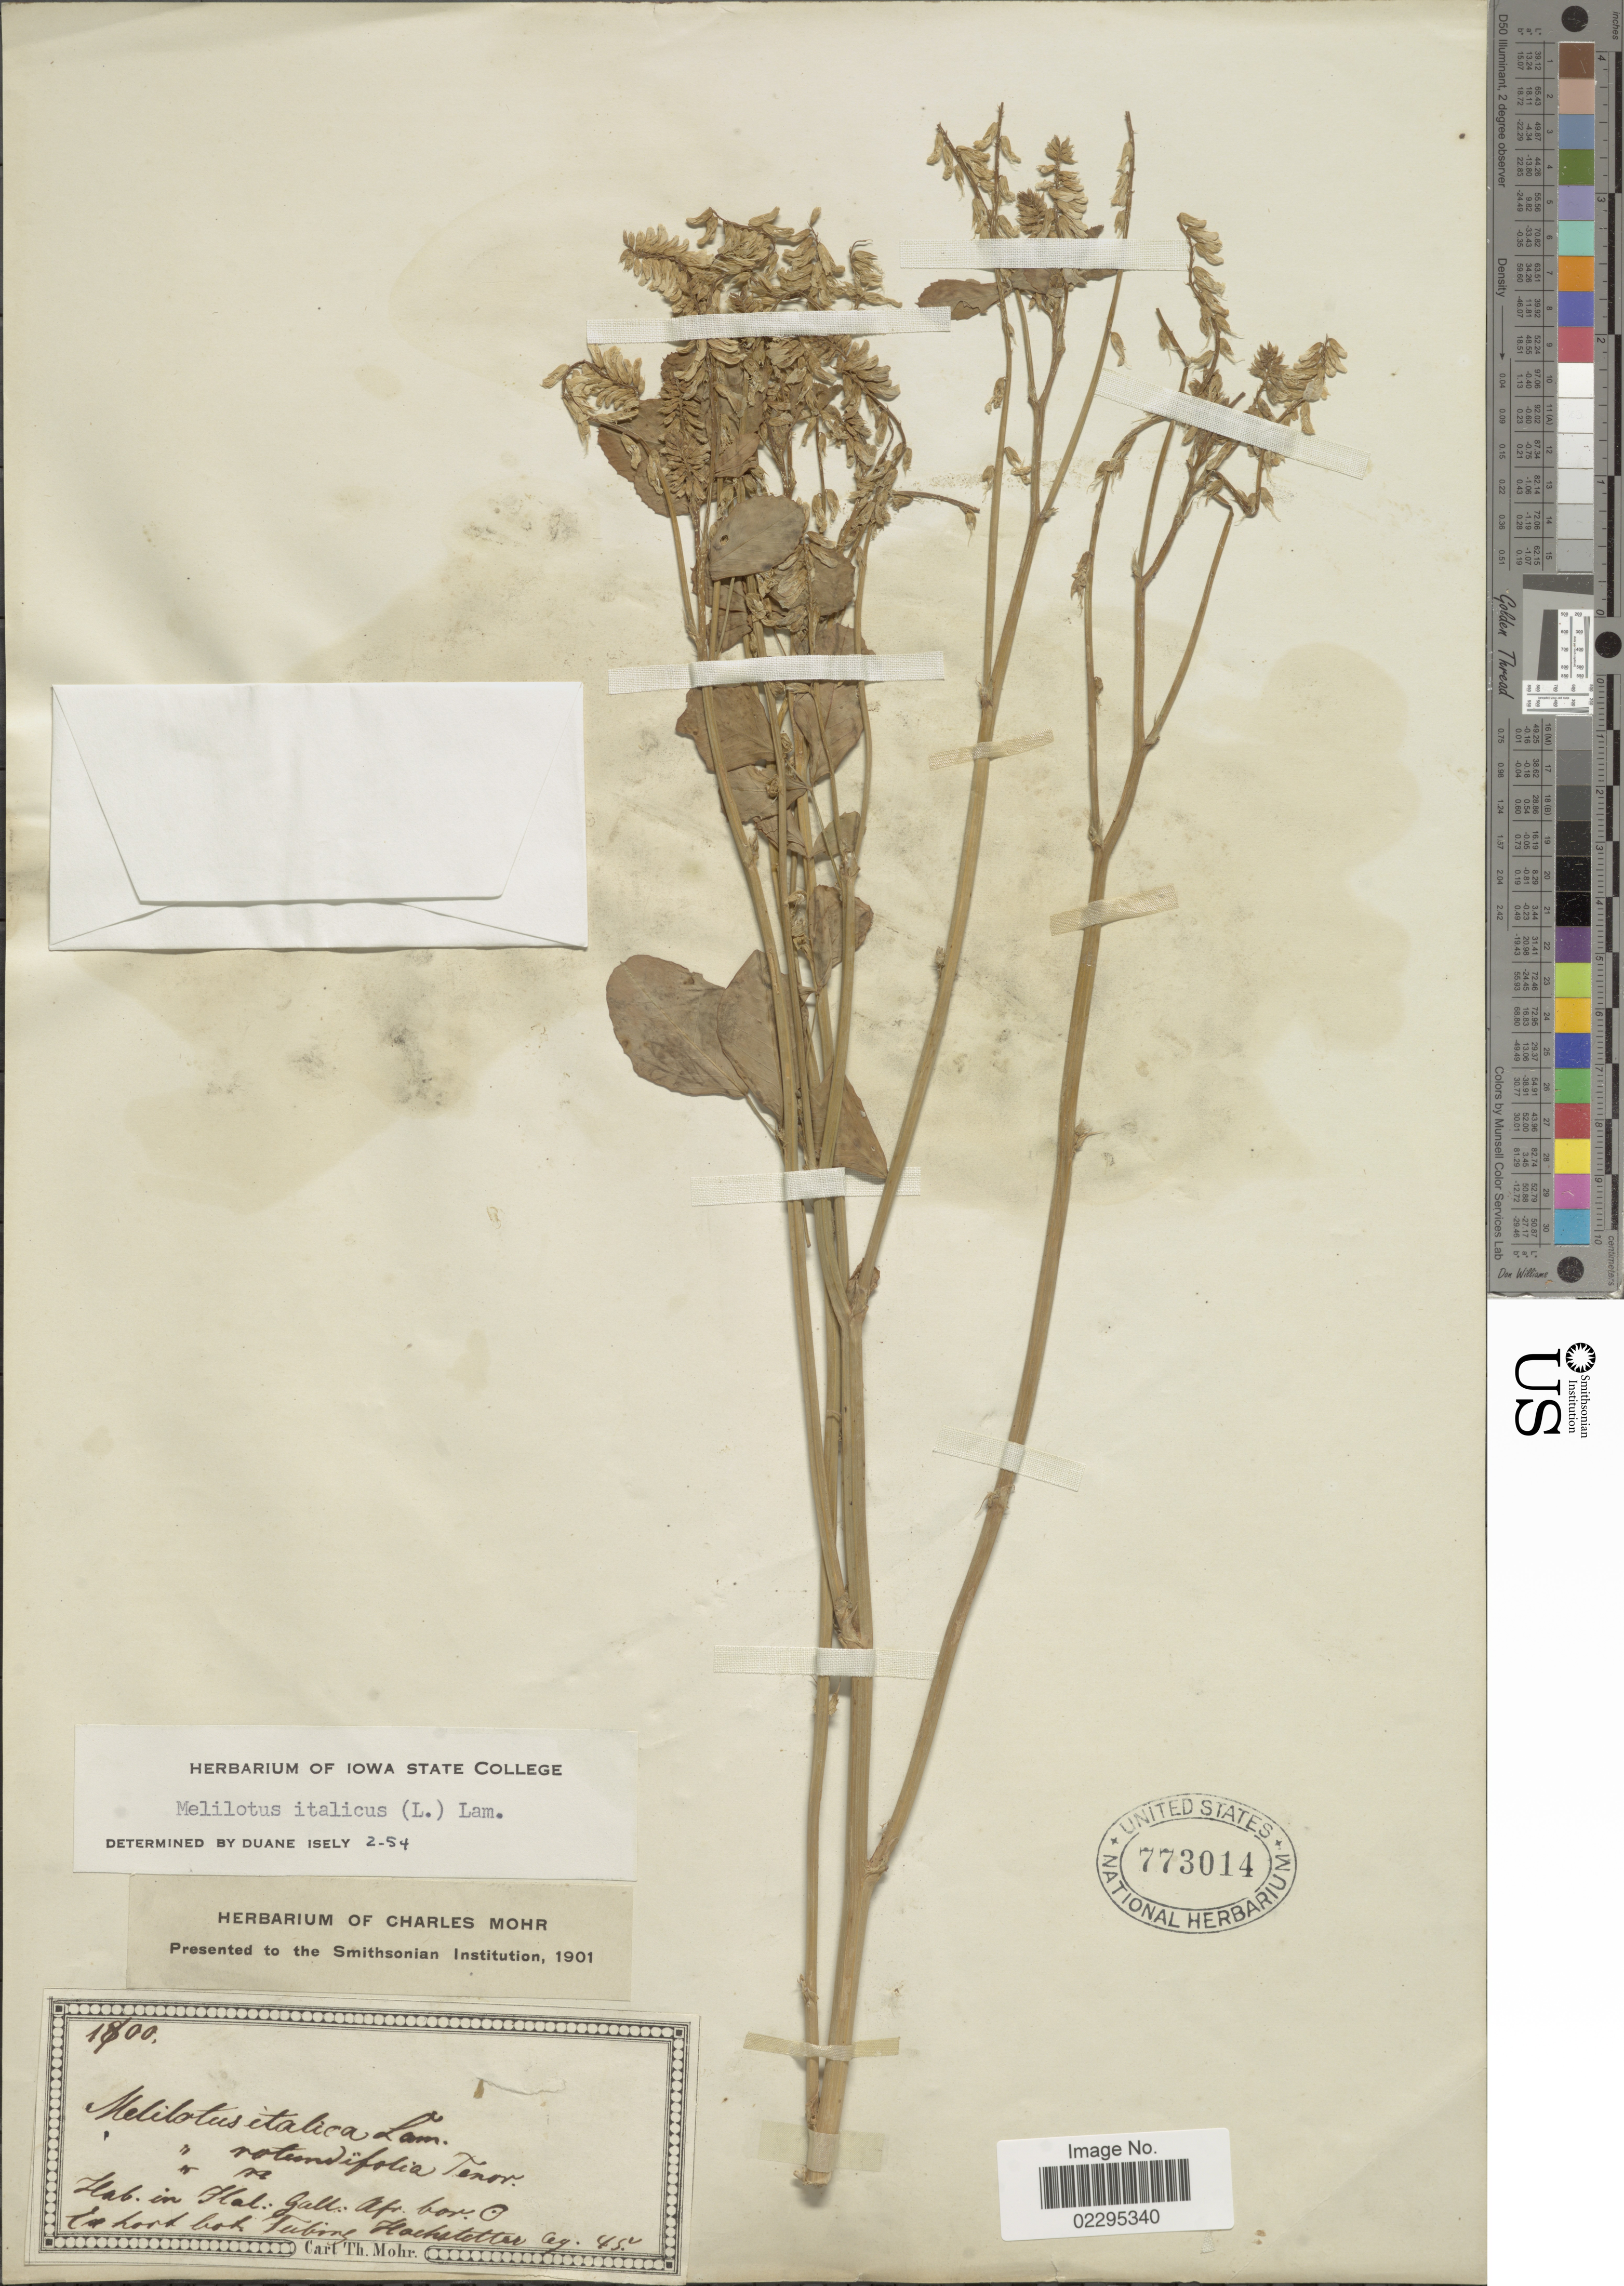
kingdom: Plantae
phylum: Tracheophyta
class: Magnoliopsida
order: Fabales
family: Fabaceae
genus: Melilotus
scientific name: Melilotus italicus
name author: (L.) Lam.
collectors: -. Hochstetter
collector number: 1700*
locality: Gall. Ex hort: bot: Tubing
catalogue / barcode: US 773014